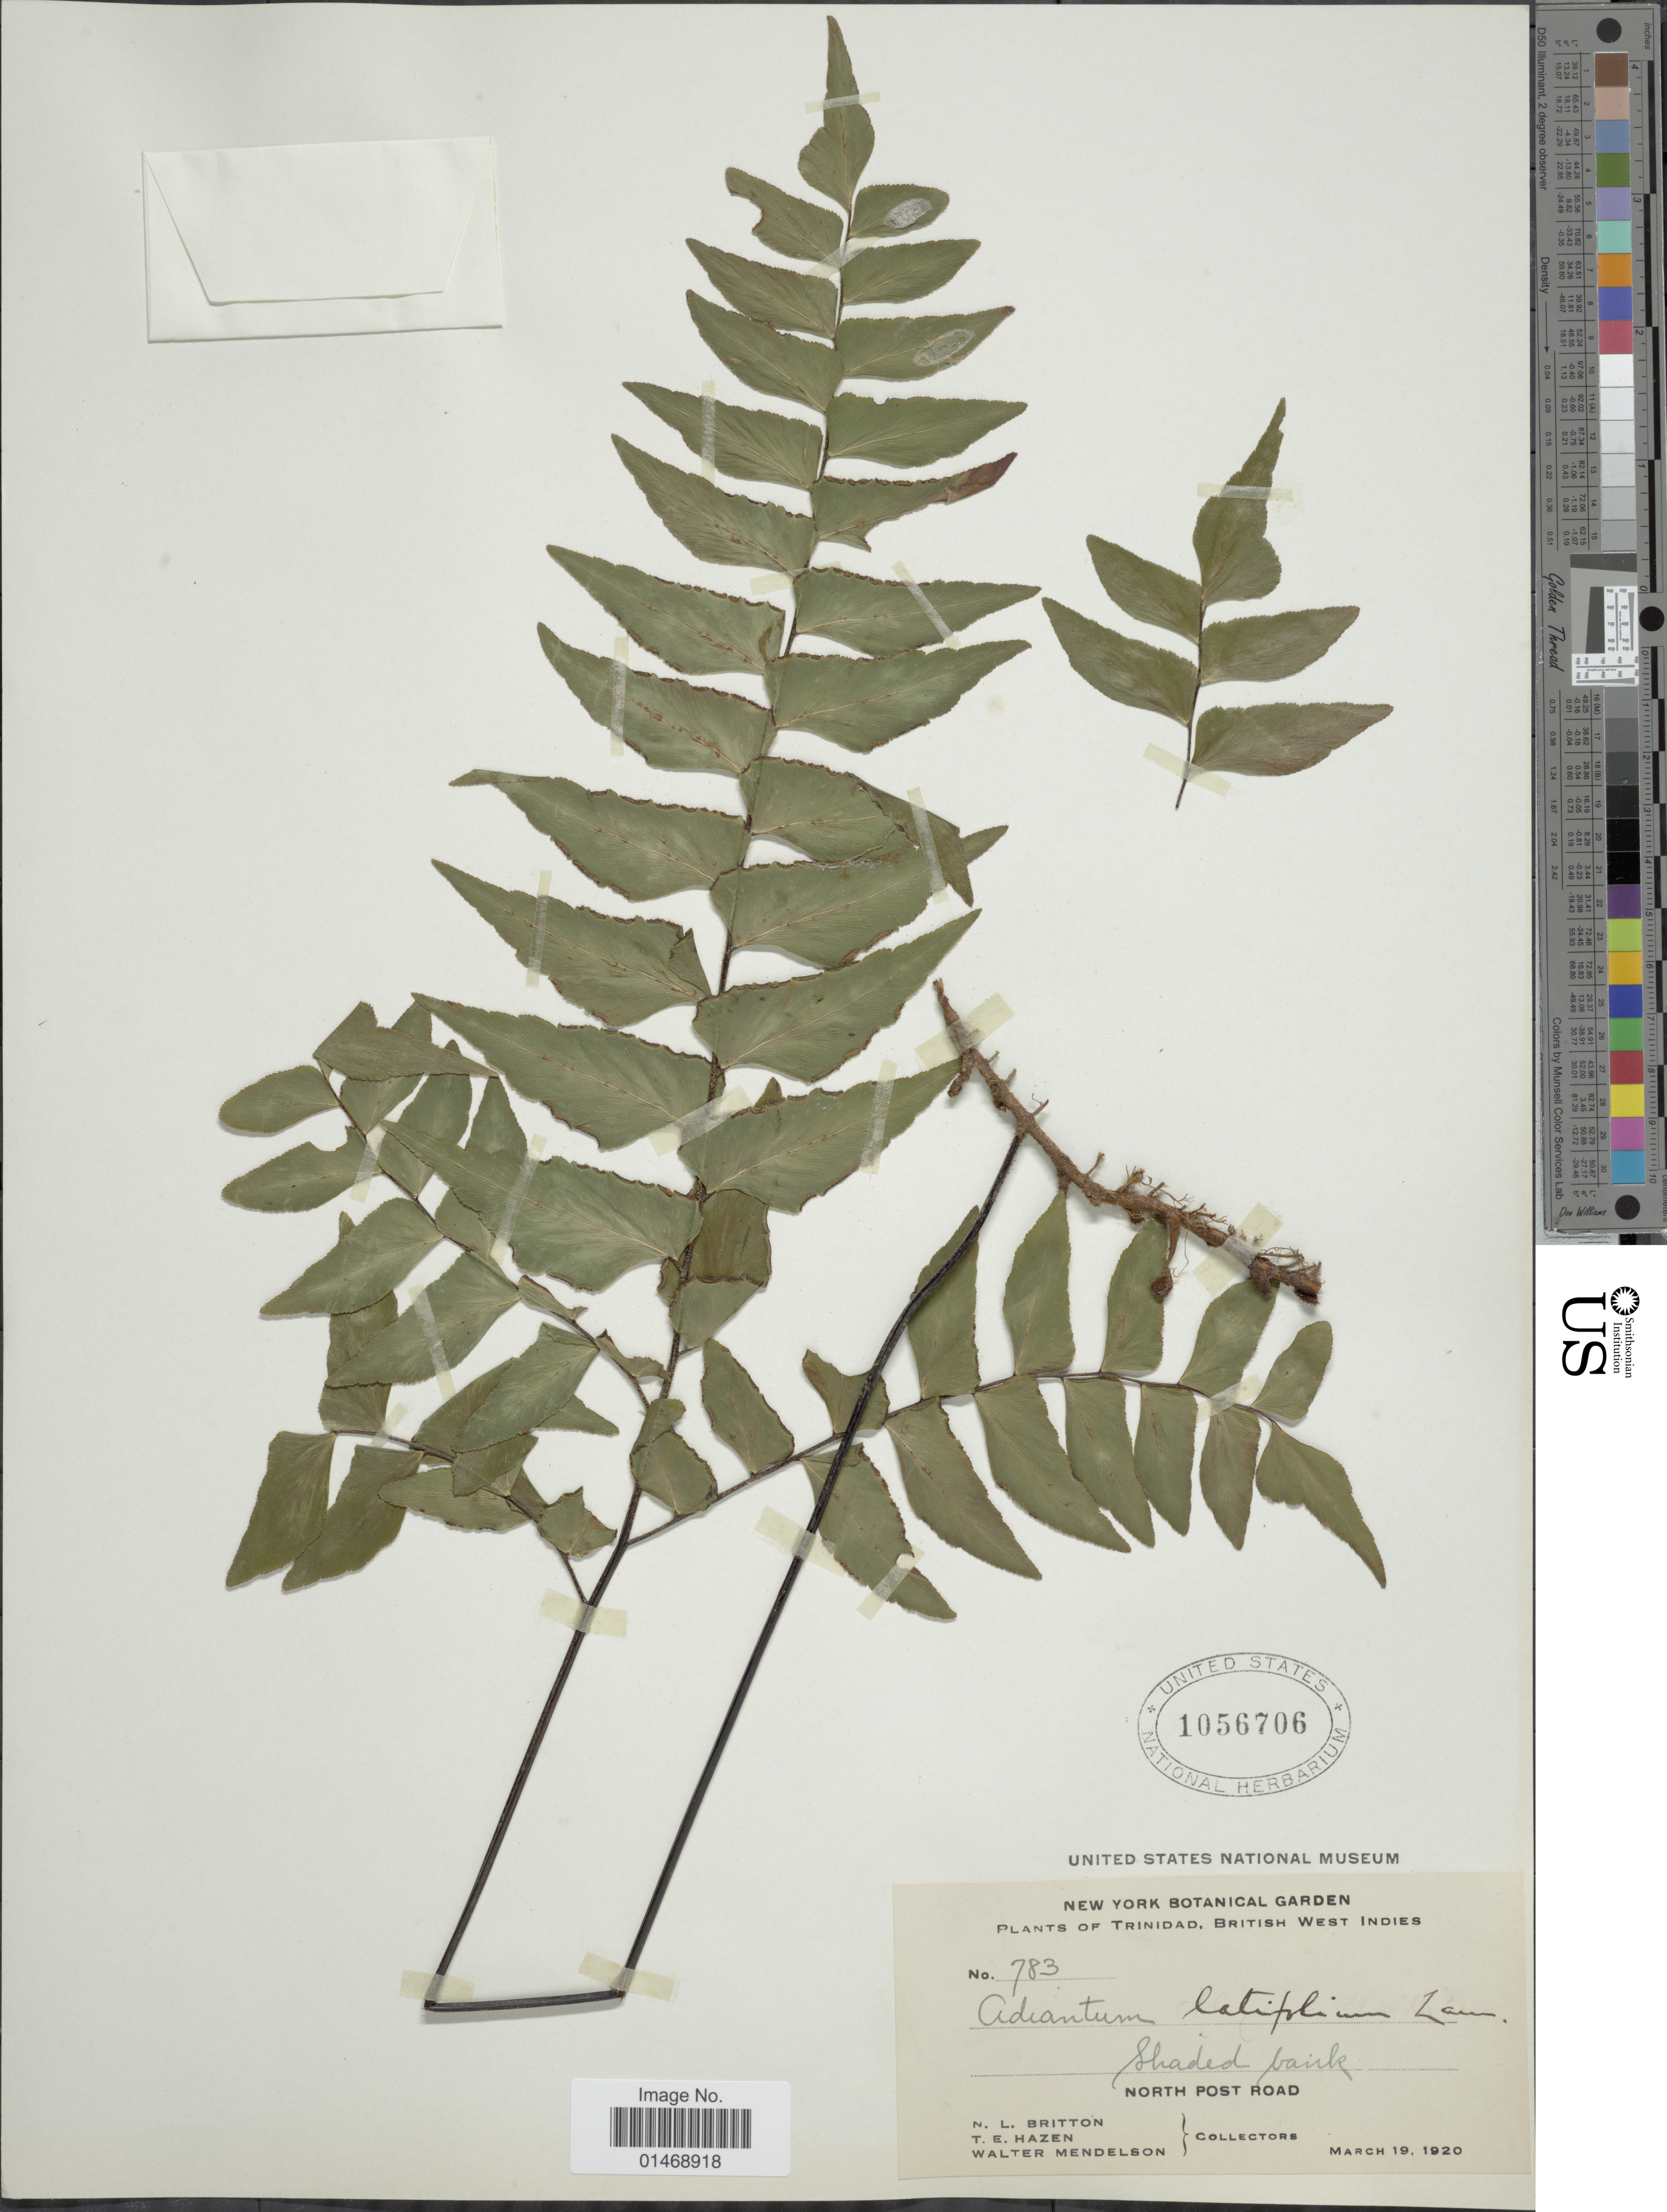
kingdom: Plantae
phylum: Tracheophyta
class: Polypodiopsida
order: Polypodiales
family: Pteridaceae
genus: Adiantum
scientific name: Adiantum latifolium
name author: Lam.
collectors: N. Britton, T. E. Hazen & W. Mendelson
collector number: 783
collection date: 1920-03-19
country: Trinidad and Tobago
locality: Trinidad. British West Indies, North Post Road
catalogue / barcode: US 1056706